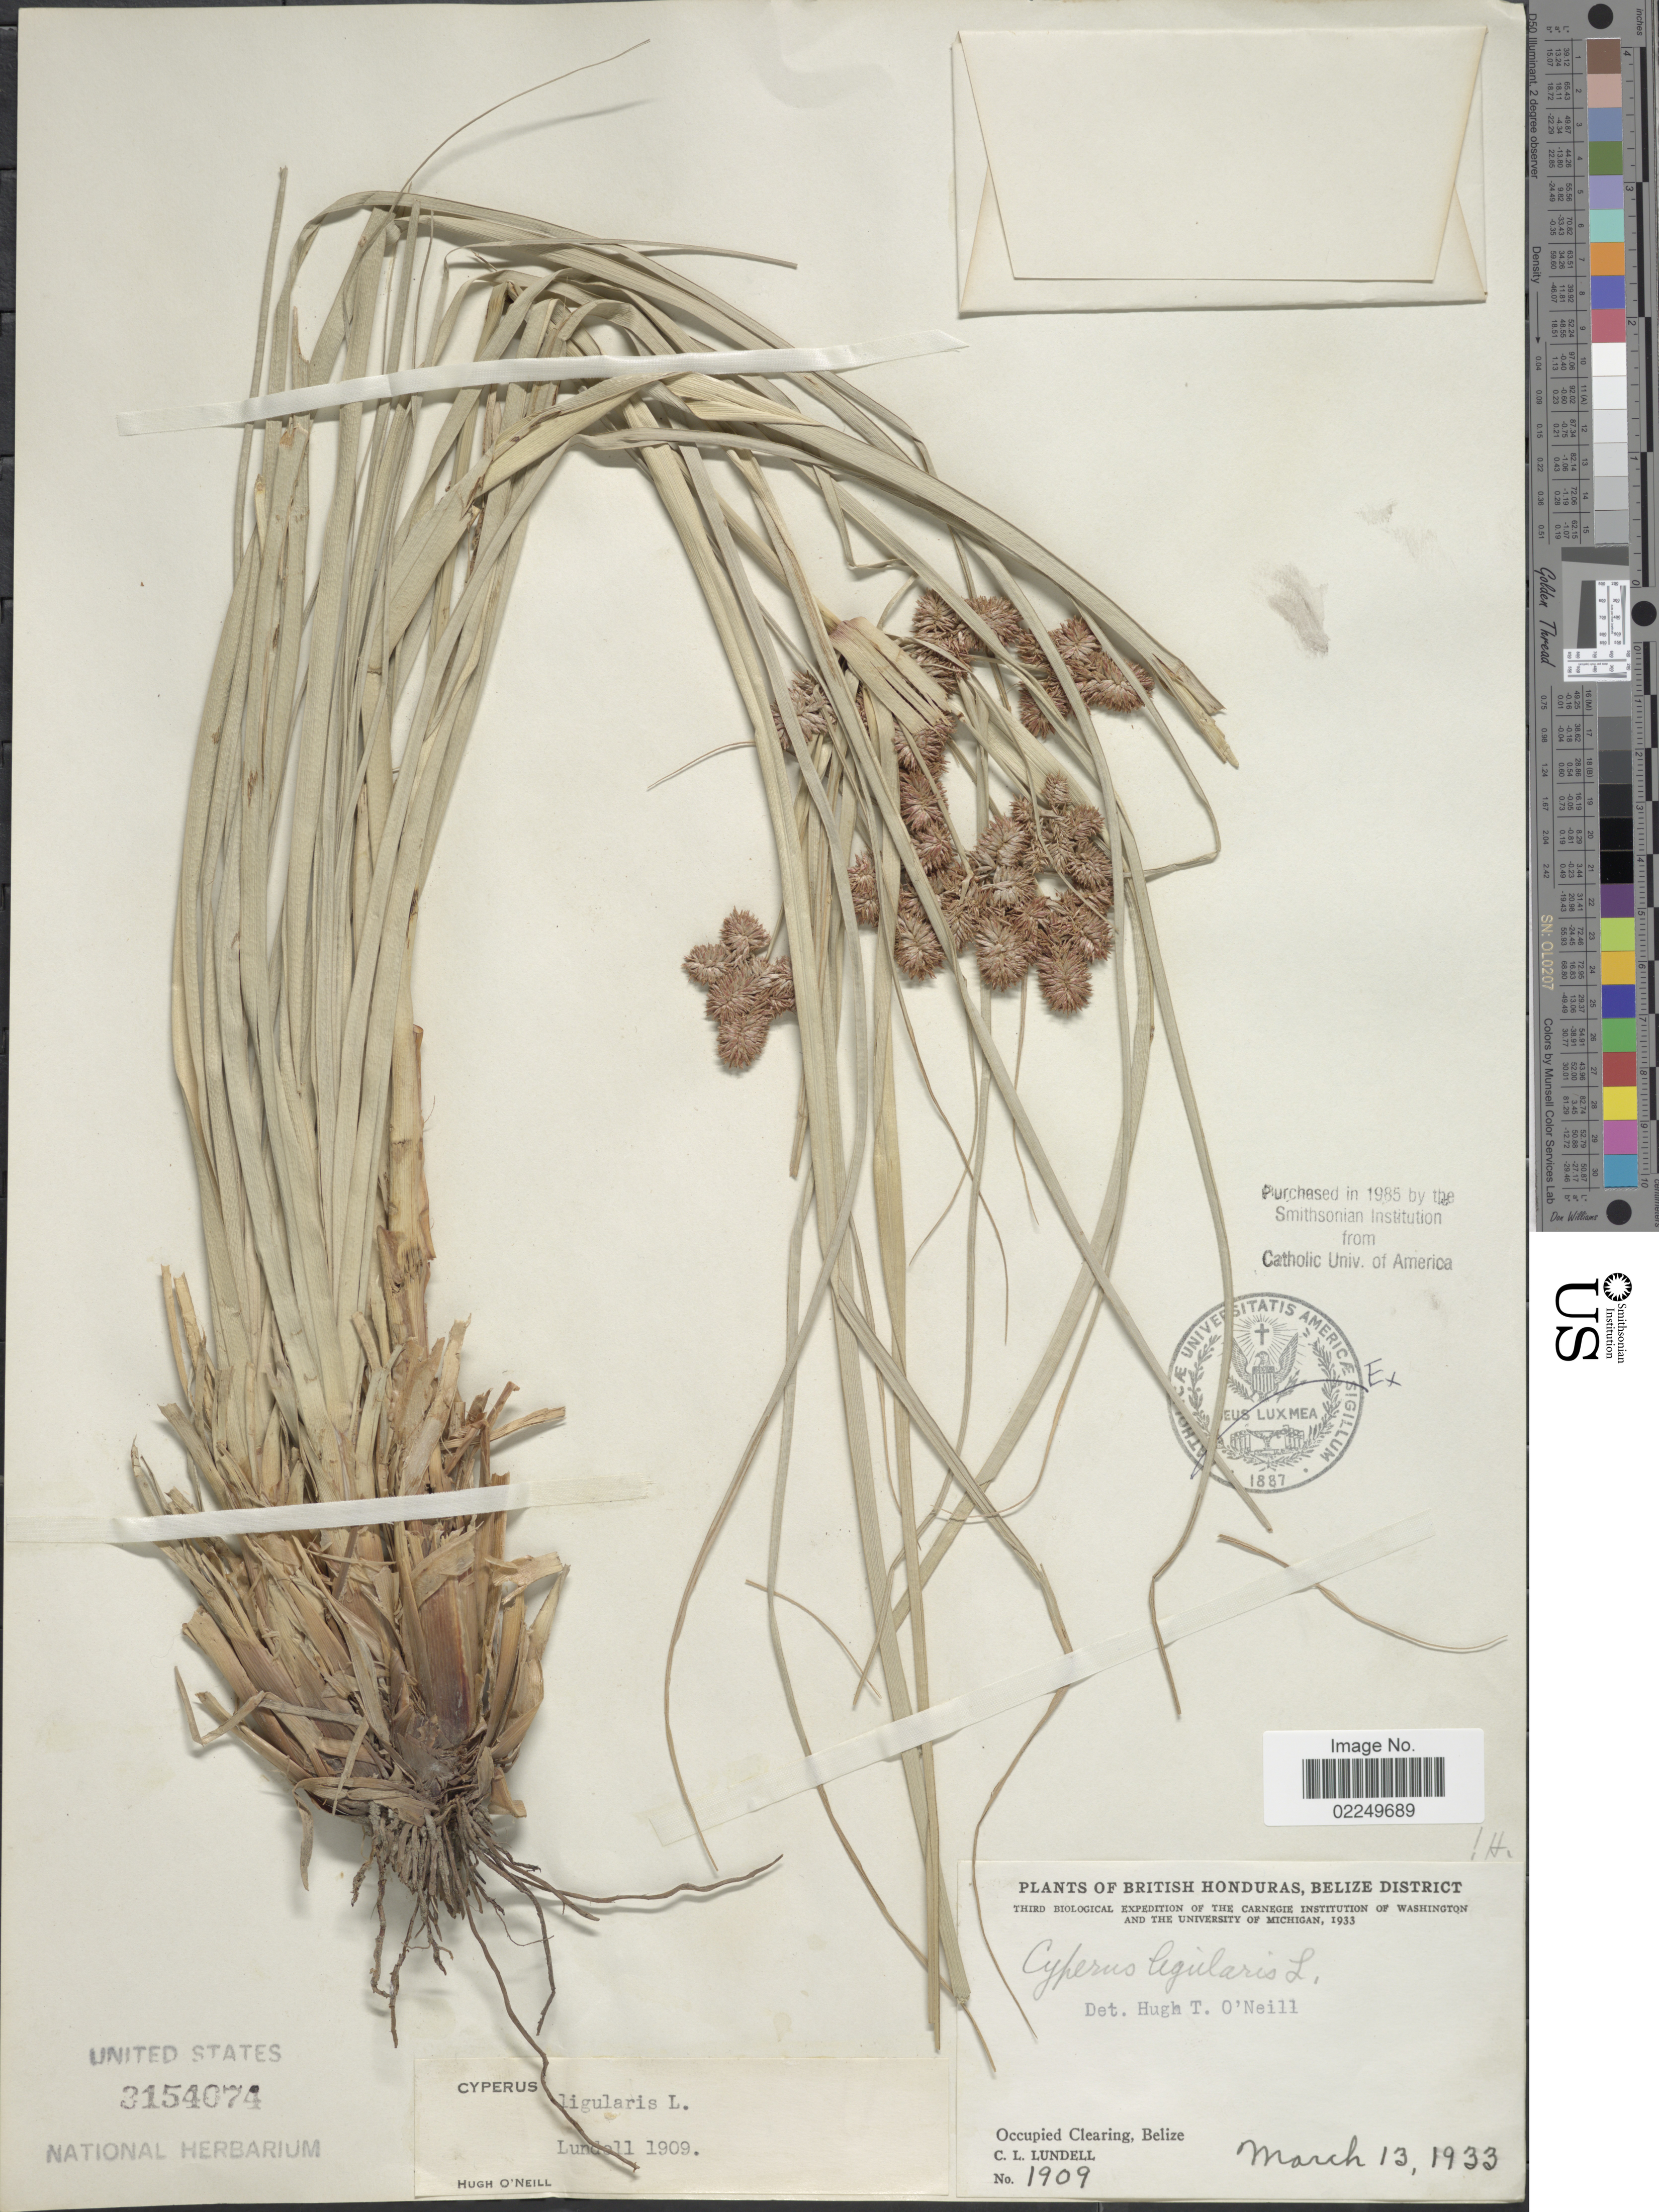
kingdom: Plantae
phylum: Tracheophyta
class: Liliopsida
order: Poales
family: Cyperaceae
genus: Cyperus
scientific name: Cyperus ligularis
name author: L.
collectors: C. L. Lundell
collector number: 1909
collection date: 1933-03-13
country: Belize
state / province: Belize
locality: British Honduras, Belize District, Occupied Clearing, Belize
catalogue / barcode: US 3154074